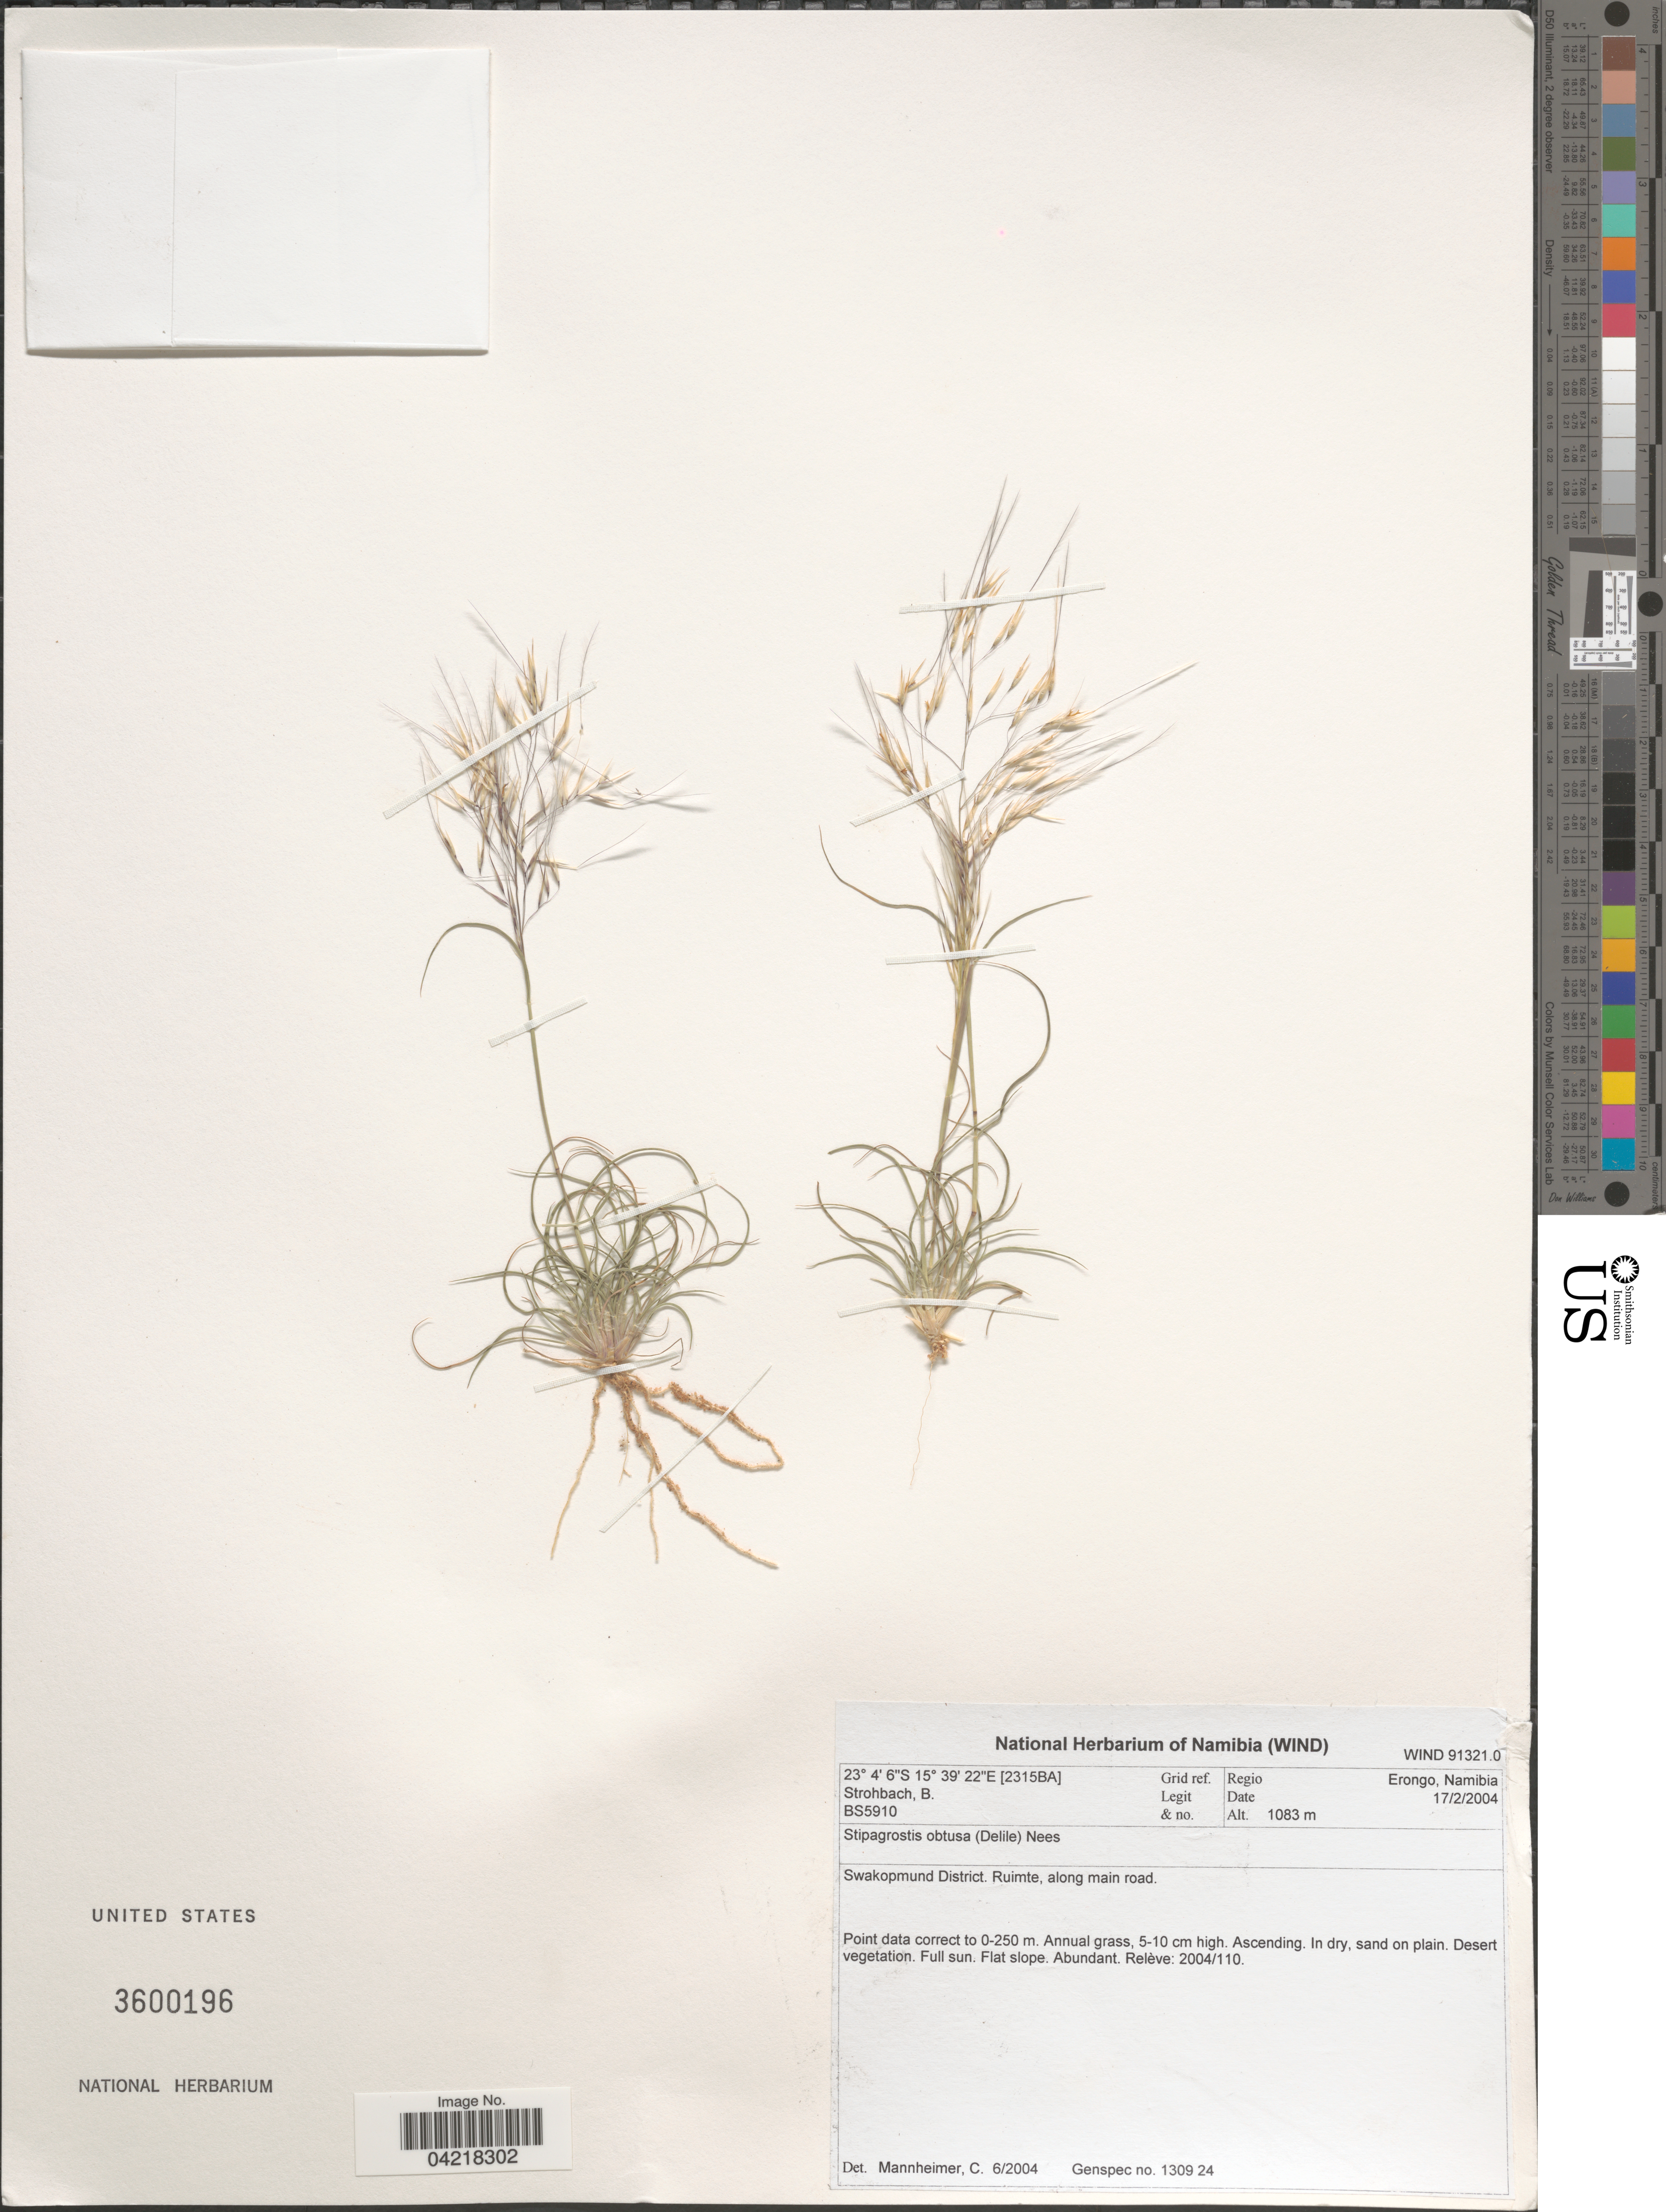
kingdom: Plantae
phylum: Tracheophyta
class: Liliopsida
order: Poales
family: Poaceae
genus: Stipagrostis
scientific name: Stipagrostis obtusa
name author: (Delile) Nees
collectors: B. Strohbach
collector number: BS5910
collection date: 2004-02-17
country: Namibia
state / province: Erongo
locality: Swakopmund District. Ruimte, along main road. [2315BA] Grid ref. Regio Erongo, Namibia.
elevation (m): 1083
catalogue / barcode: US 3600196